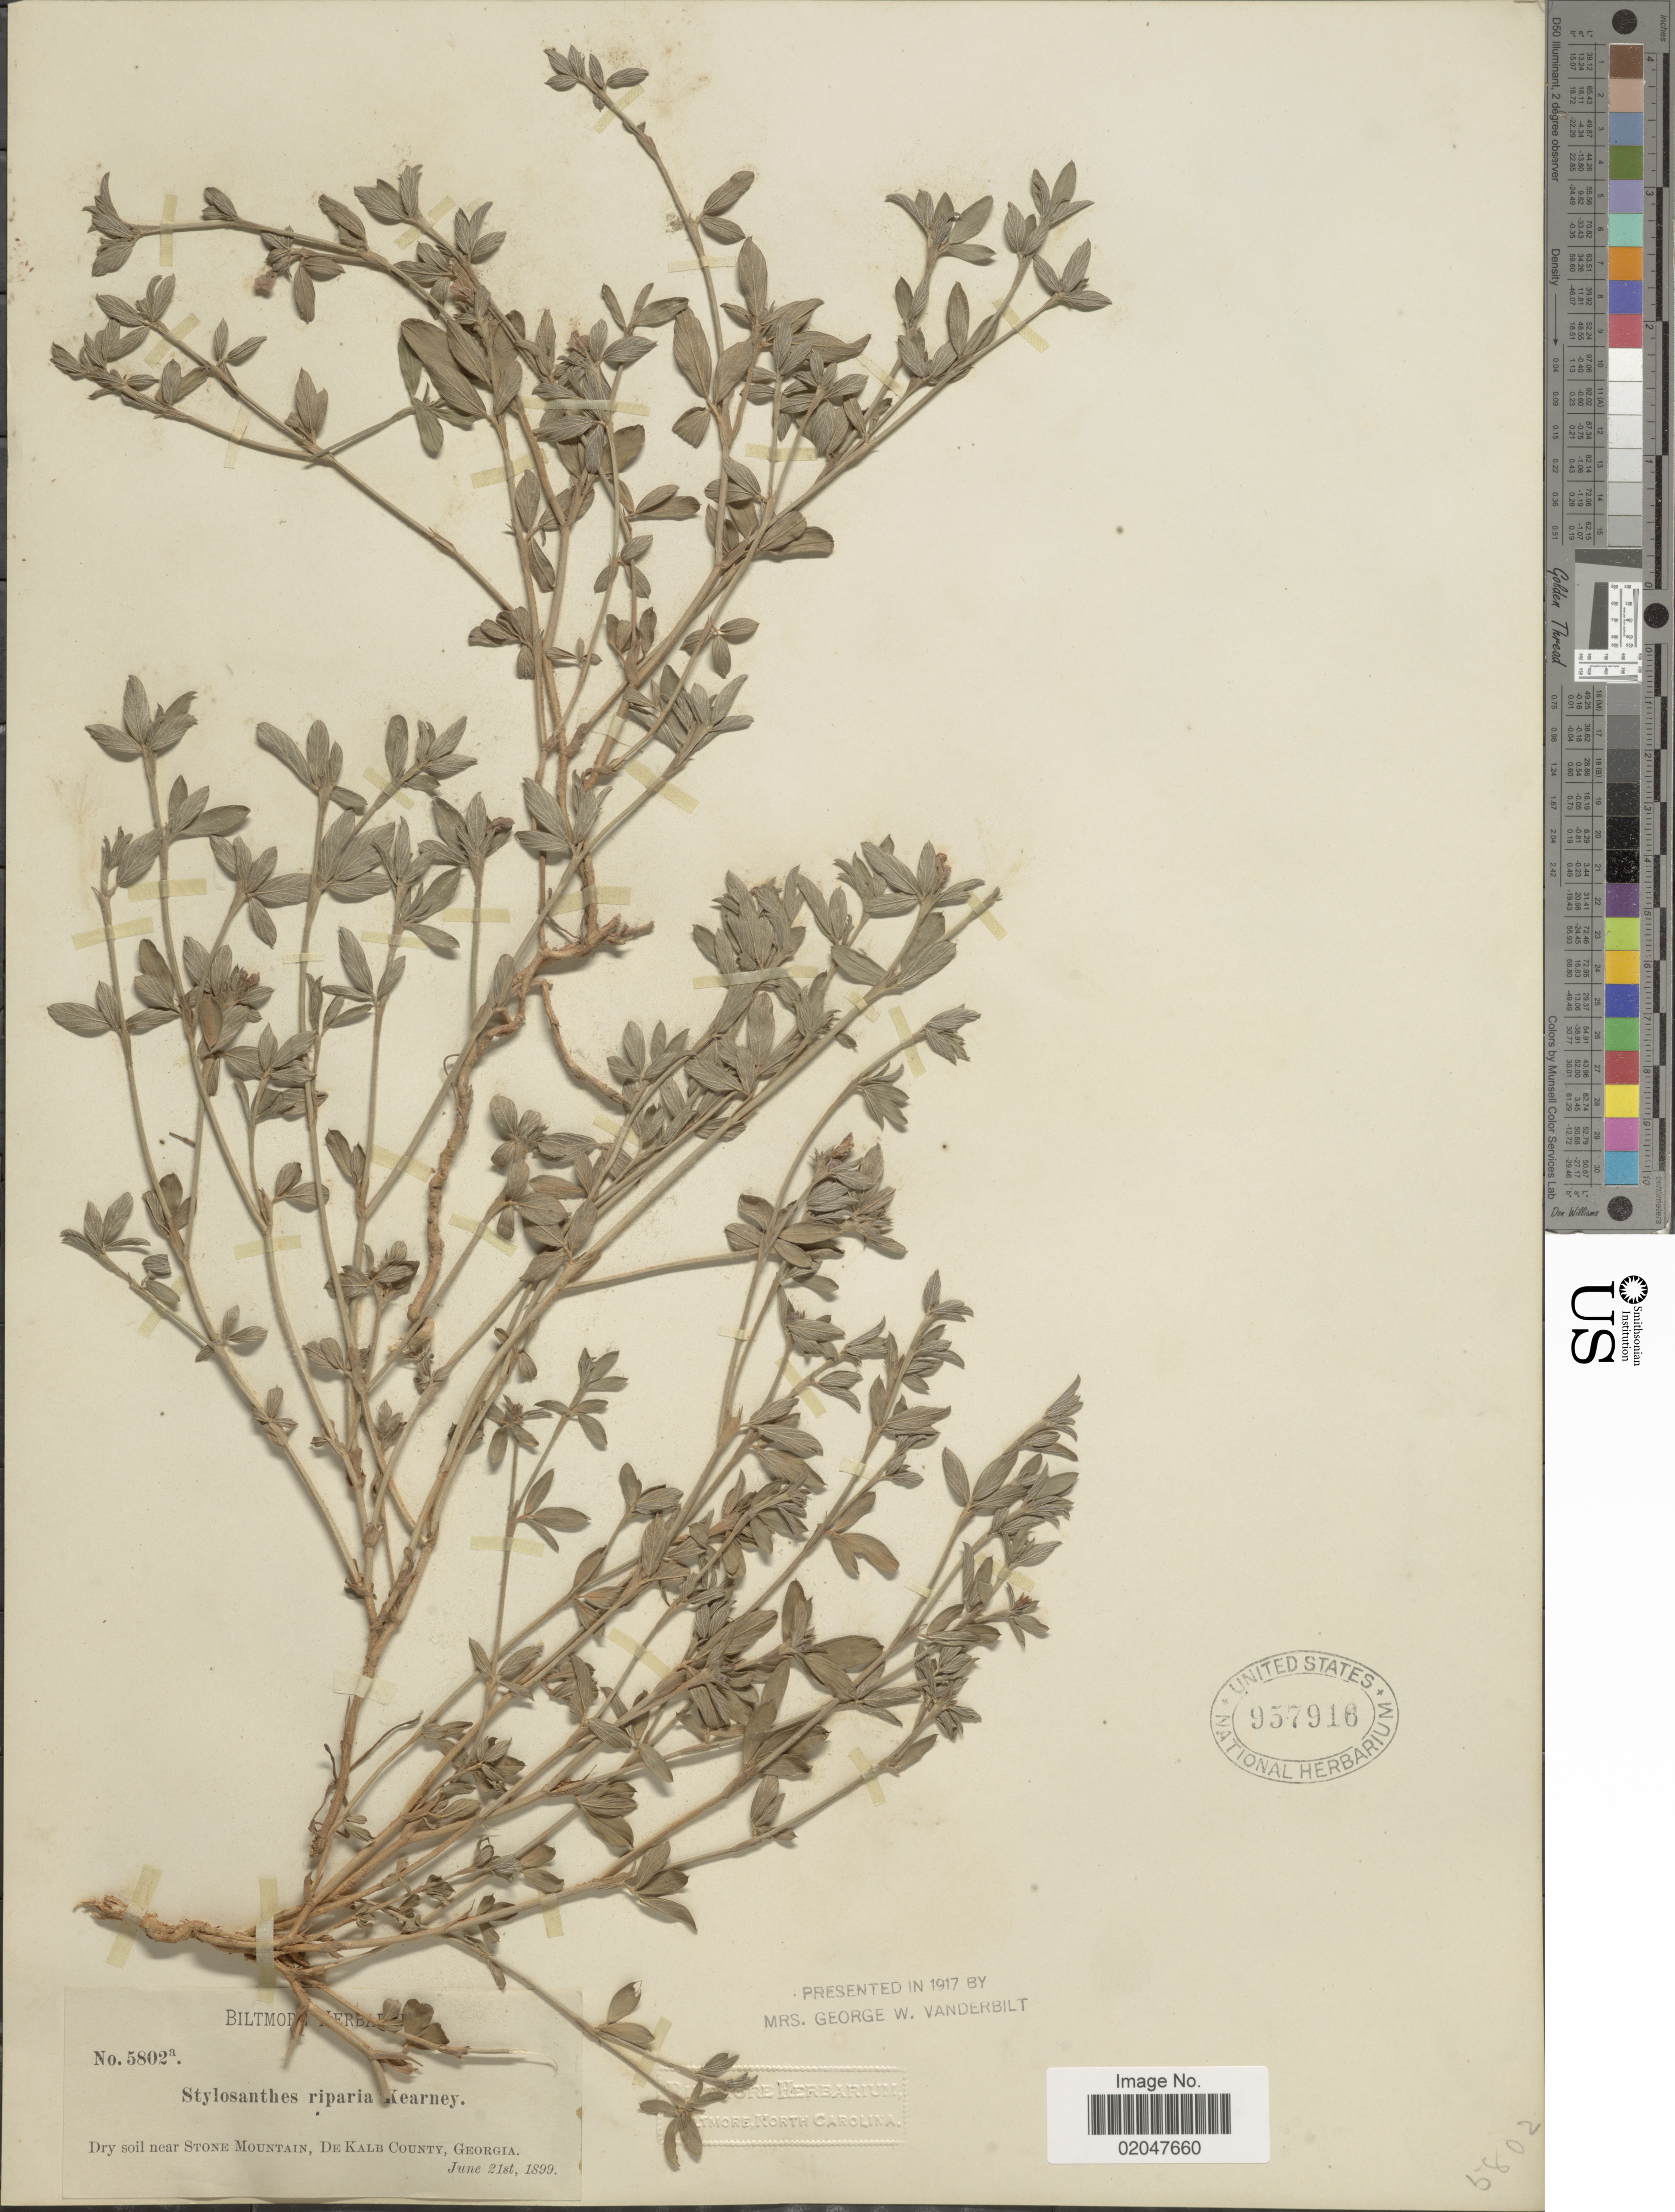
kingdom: Plantae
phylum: Tracheophyta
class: Magnoliopsida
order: Fabales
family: Fabaceae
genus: Stylosanthes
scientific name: Stylosanthes biflora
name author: (L.) Britton et al.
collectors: ex herb. Biltmore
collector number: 5802a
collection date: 1899-06-21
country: United States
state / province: Georgia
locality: Near Stone Mountain, De Kalb County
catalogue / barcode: US 957916